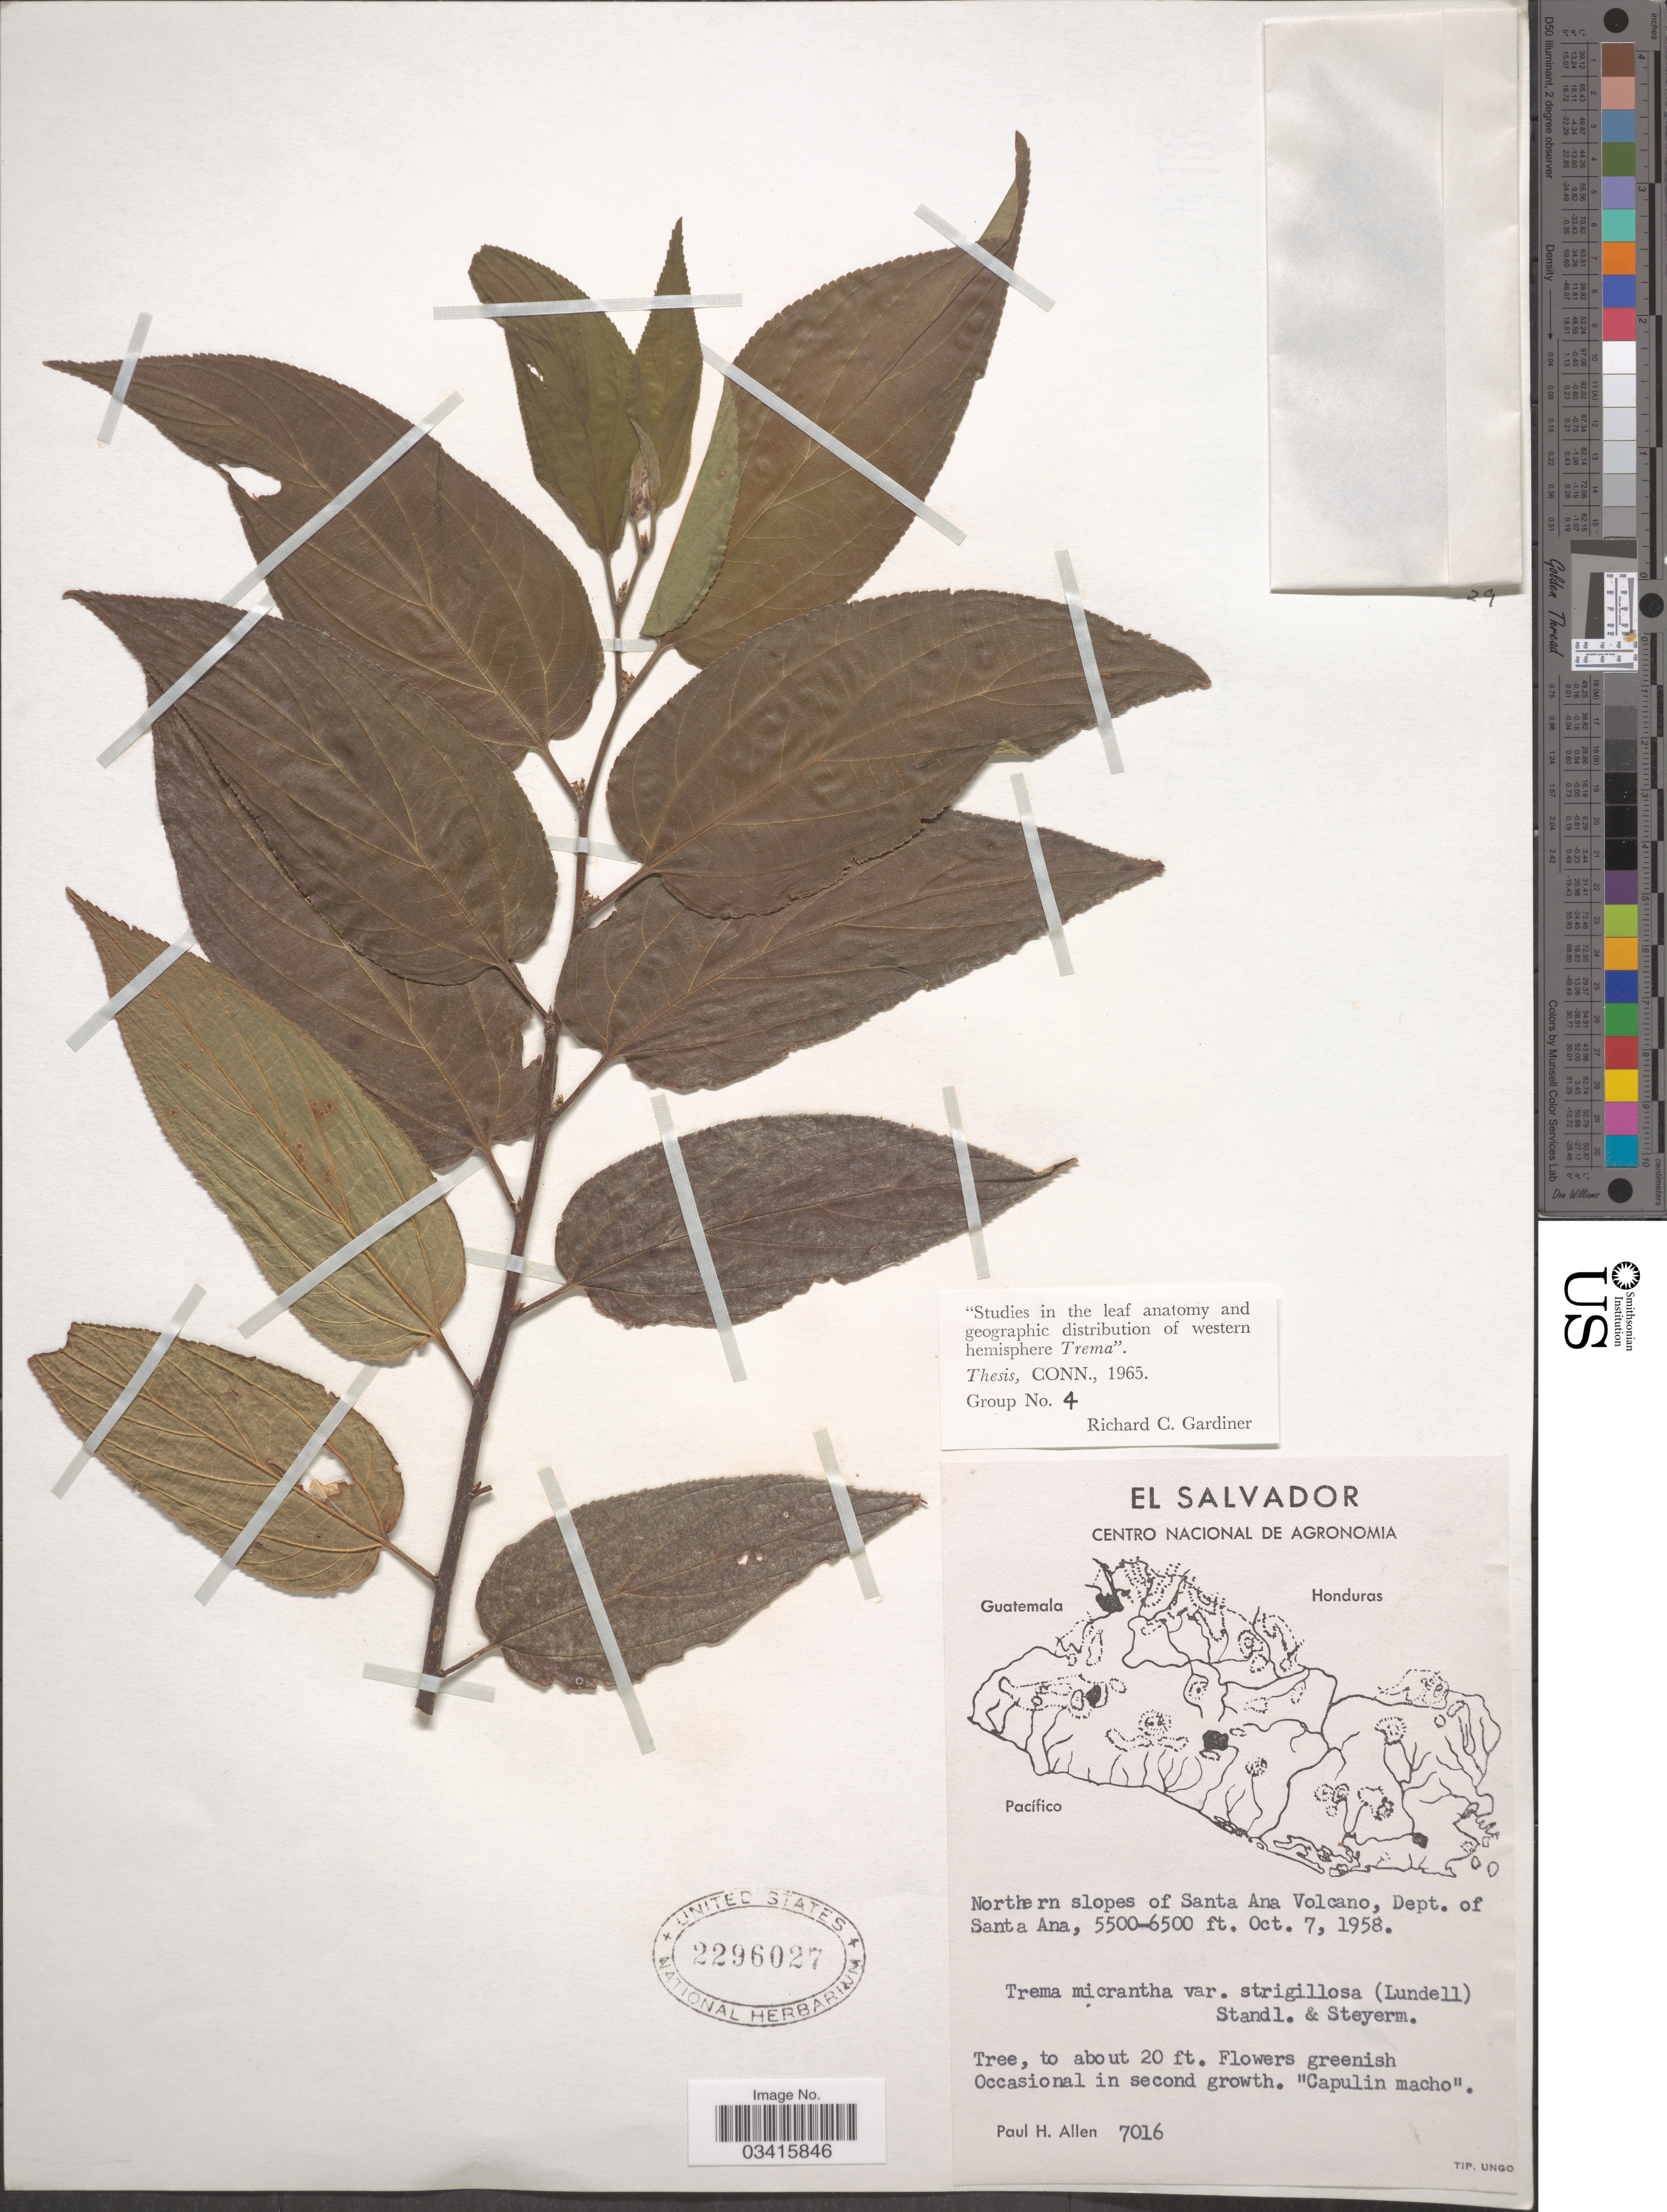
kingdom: Plantae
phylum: Tracheophyta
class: Magnoliopsida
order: Rosales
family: Cannabaceae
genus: Trema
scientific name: Trema micranthum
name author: (L.) Blume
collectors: P. H. Allen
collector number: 7016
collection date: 1958-10-07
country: El Salvador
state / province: Santa Ana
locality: Northern slopes of Santa Ana Volcano, Dept. of Santa Ana.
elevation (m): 1676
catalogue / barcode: US 2296027